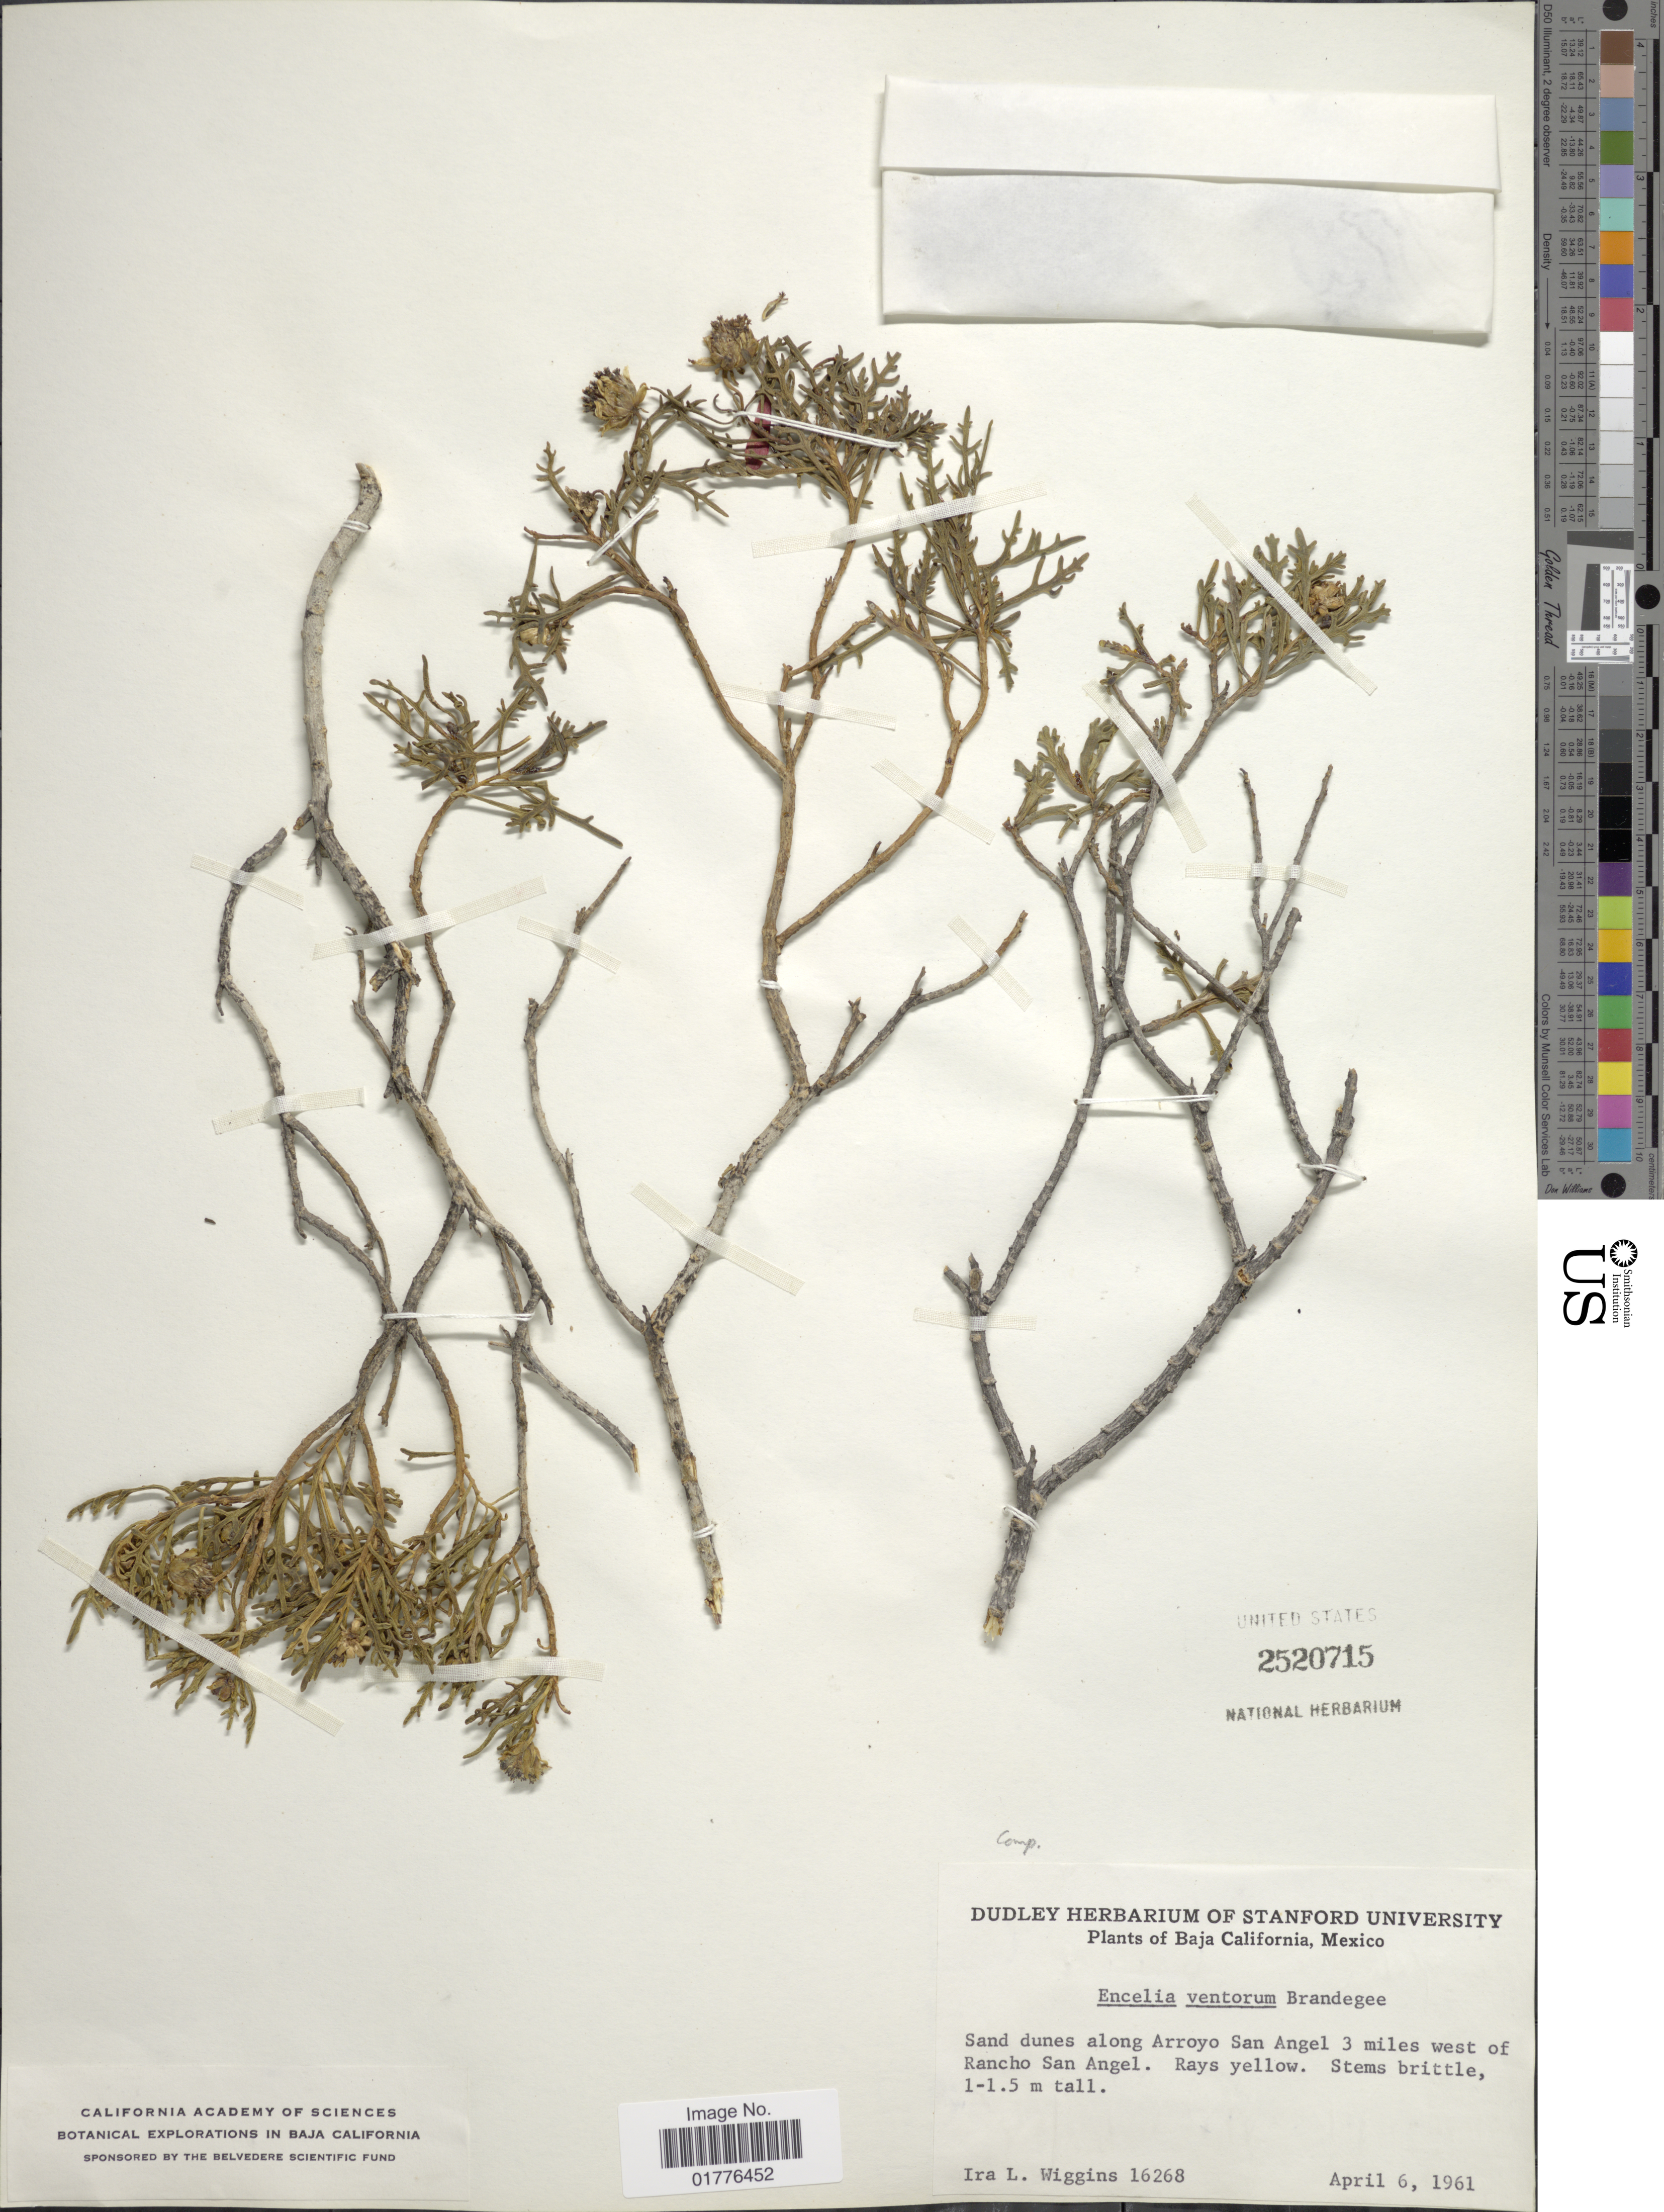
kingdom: Plantae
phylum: Tracheophyta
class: Magnoliopsida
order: Asterales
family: Asteraceae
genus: Encelia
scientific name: Encelia ventorum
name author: Brandegee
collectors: I. L. Wiggins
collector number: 16268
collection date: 1961-04-06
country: Mexico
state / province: Baja California Sur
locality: Sand dunes along Arroyo San Angel 3 miles west of Rancho San Angel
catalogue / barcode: US 2520715